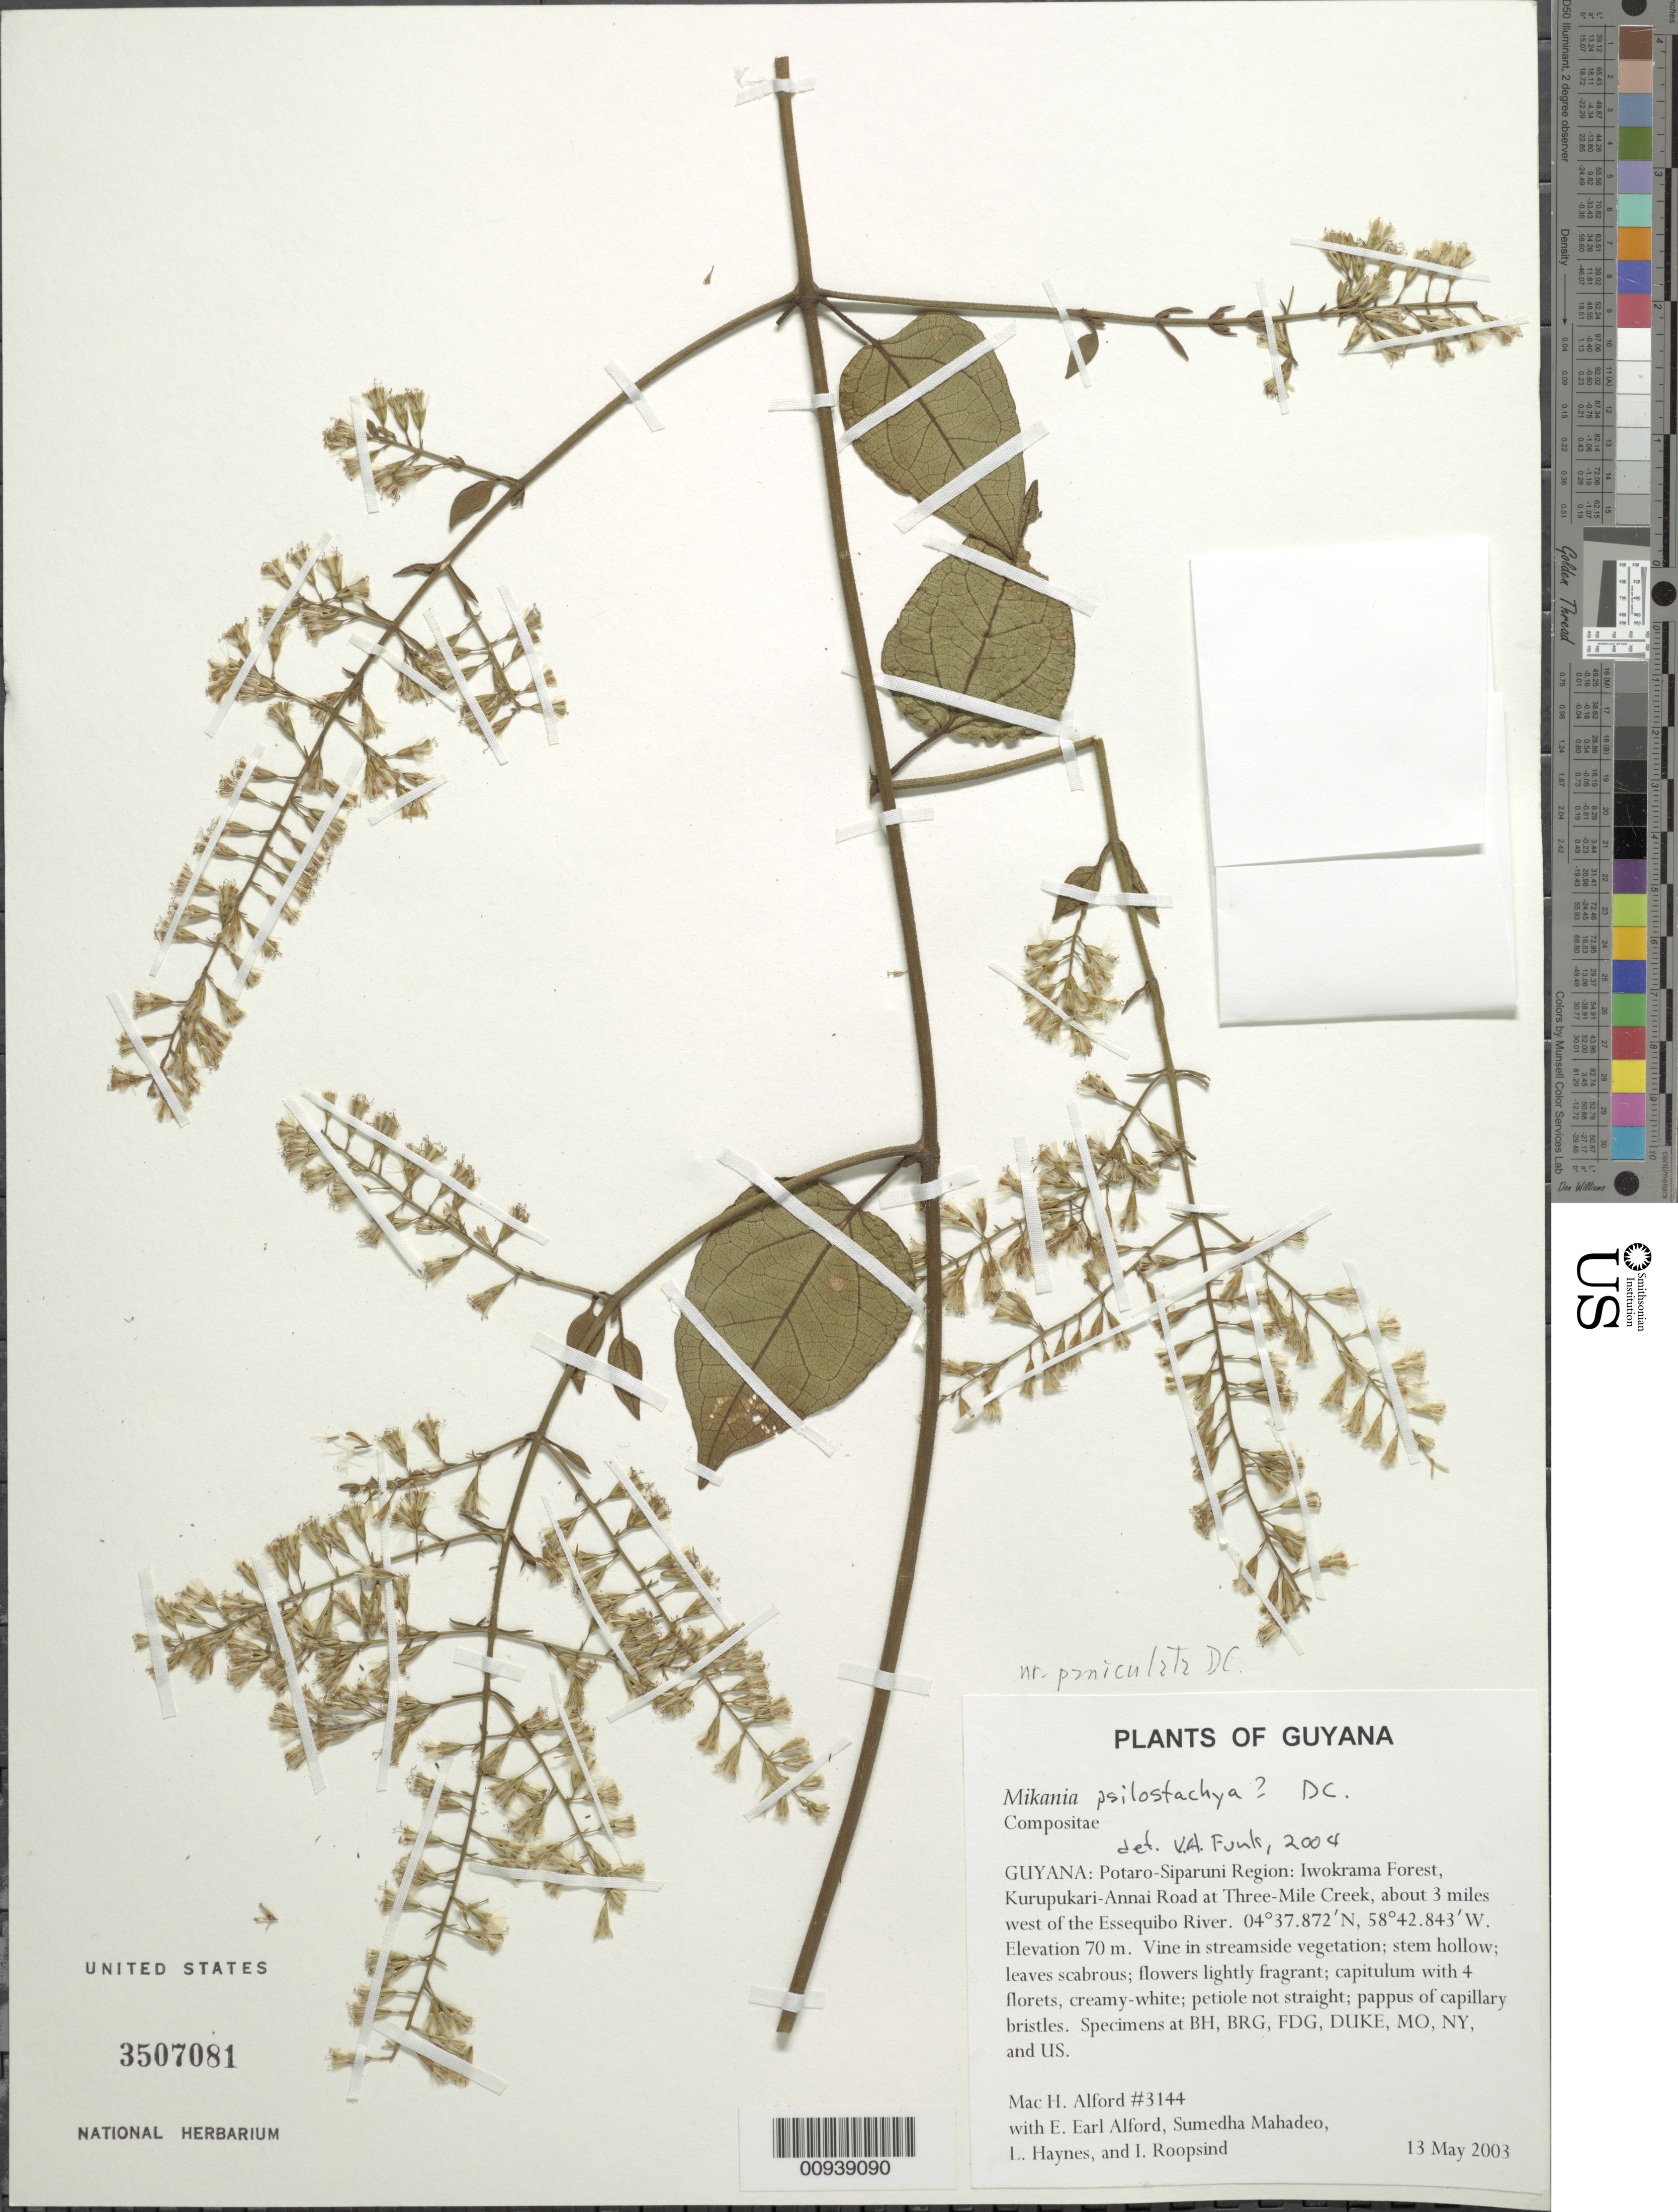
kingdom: Plantae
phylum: Tracheophyta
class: Magnoliopsida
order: Asterales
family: Asteraceae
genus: Mikania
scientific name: Mikania psilostachya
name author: DC.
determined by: Funk, Vicki A., (BOT), Smithsonian Institution - National Museum of Natural History (UNITED STATES)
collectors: M. H. Alford, E. Alford, S. Mahadeo, L. Haynes & I. Roopsind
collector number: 3144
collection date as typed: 13-May-03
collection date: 2003-05-13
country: Guyana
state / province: Potaro-Siparuni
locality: Iwokrama Forest, Kurupukari-Annai Road at Three-Mile Creek, about 3 miles W of the Essequibo River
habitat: Streamside vegetation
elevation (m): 70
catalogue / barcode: US 3507081